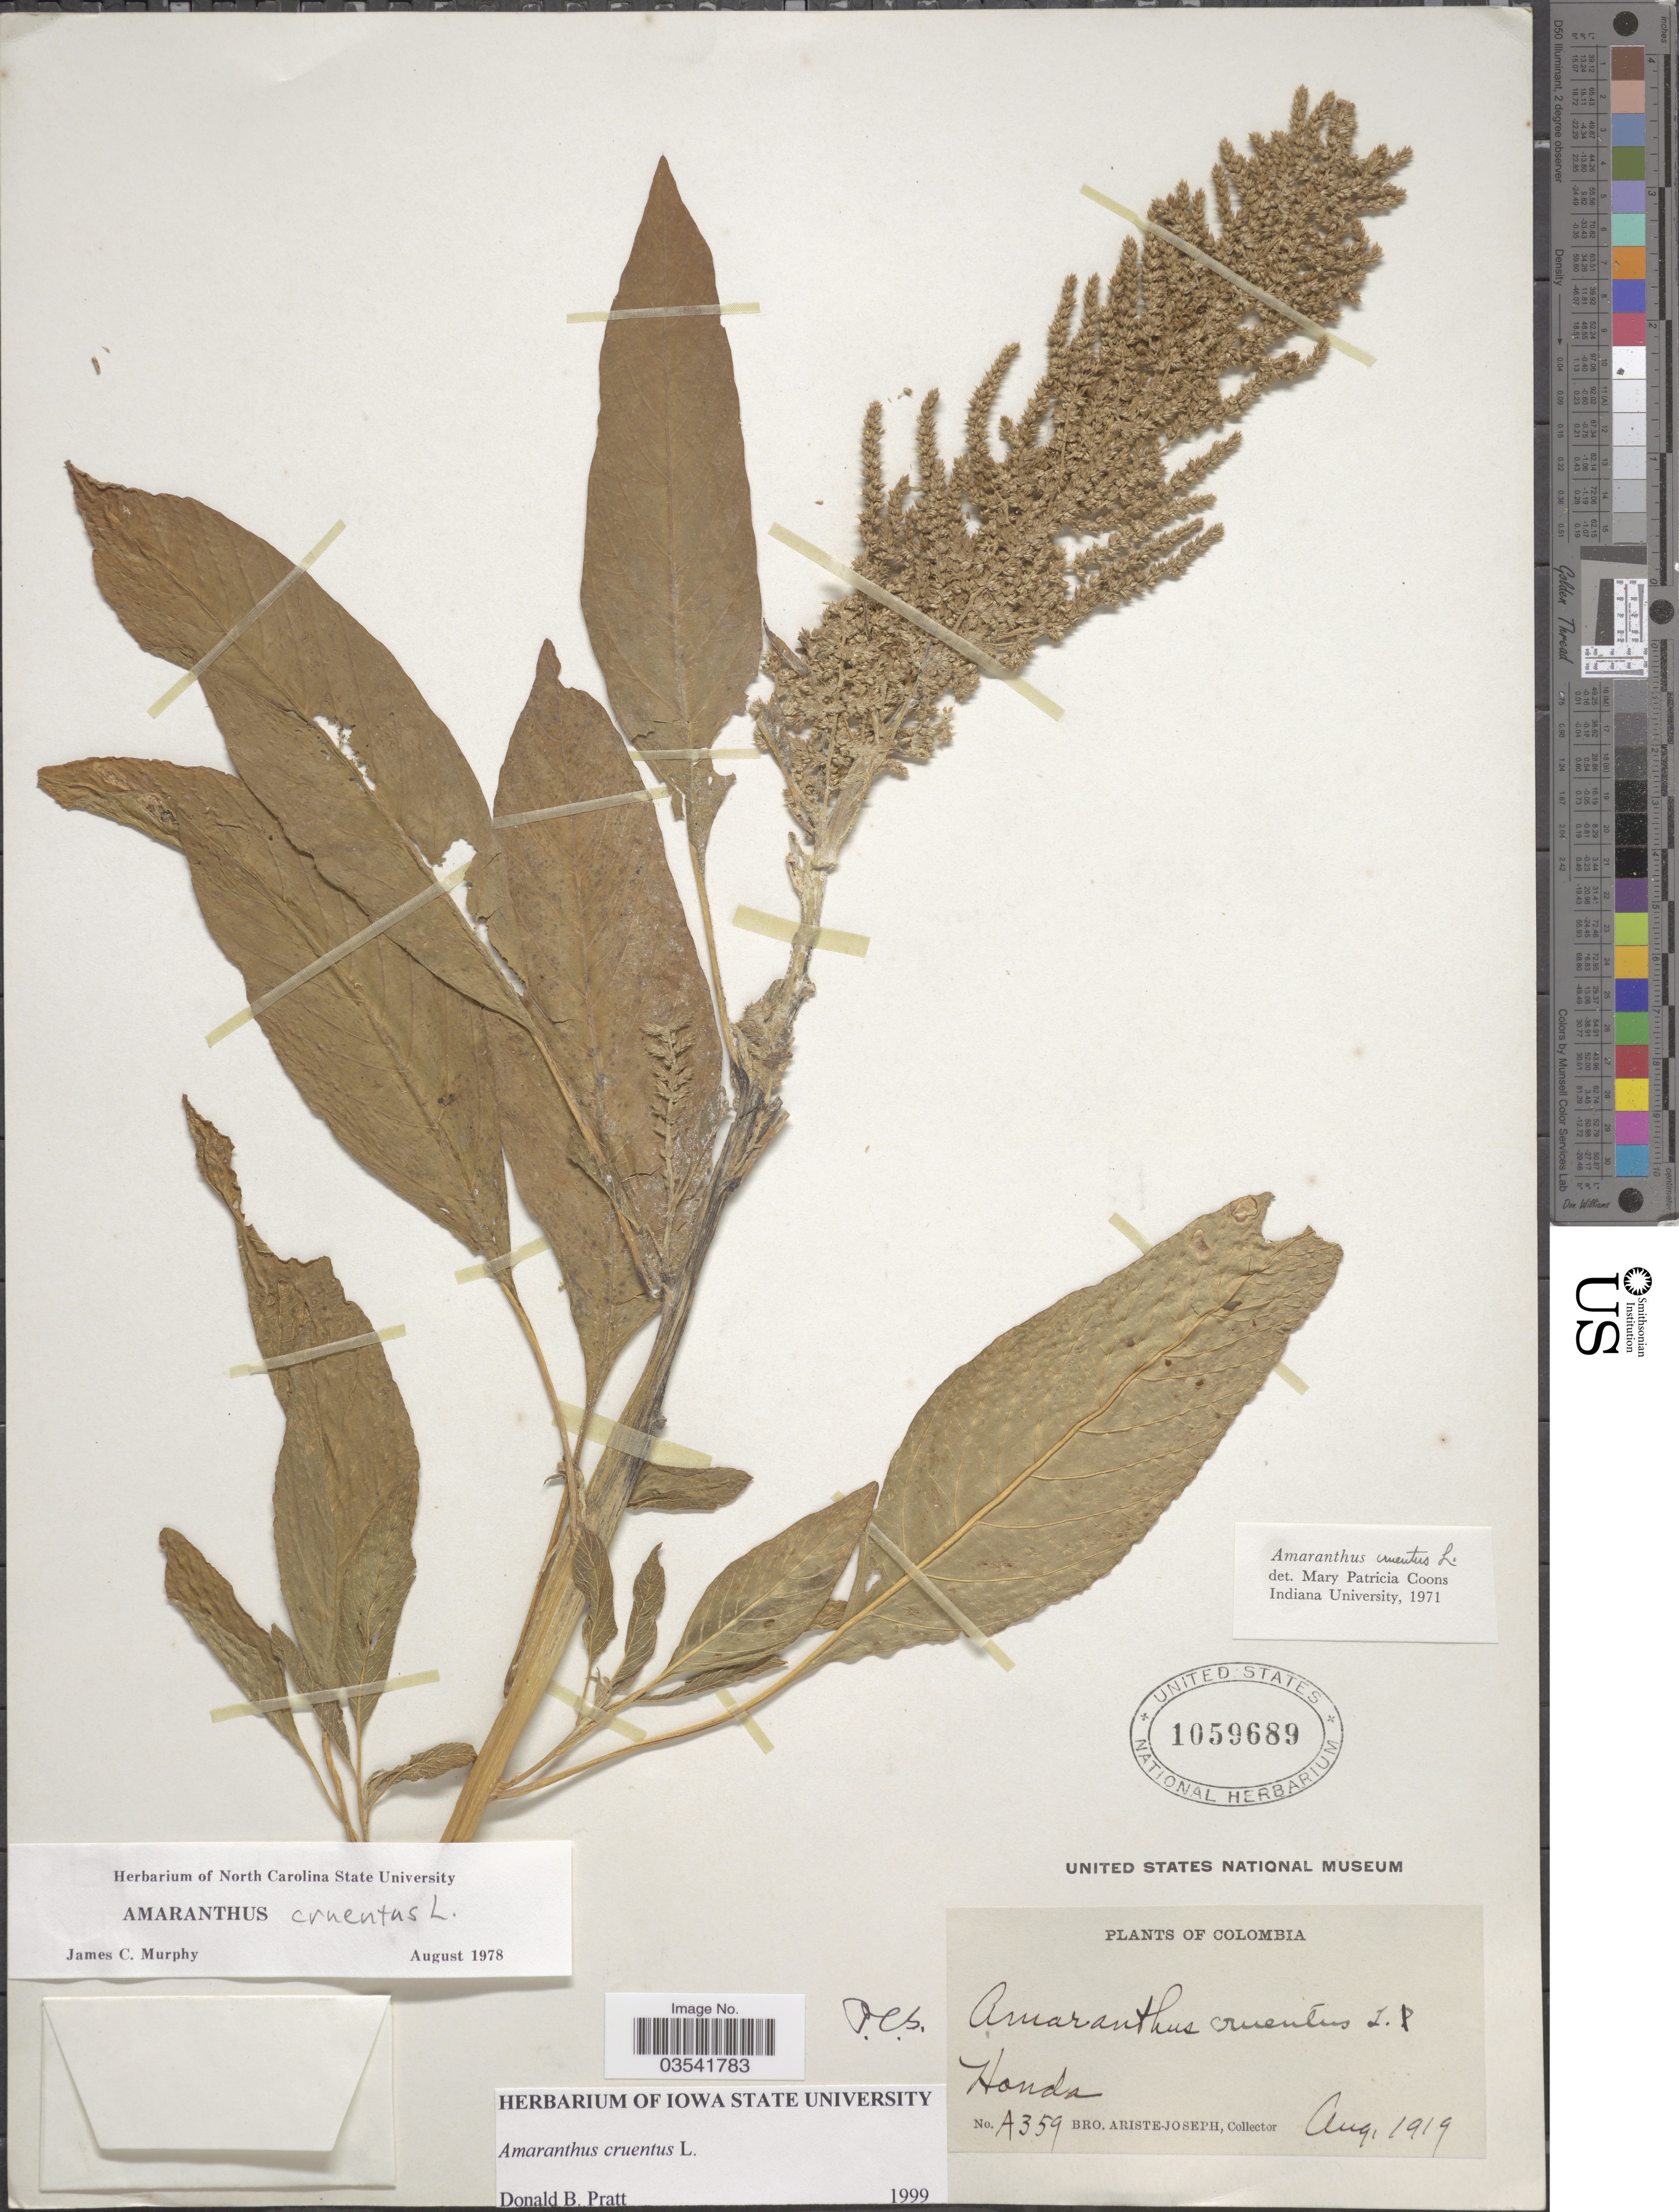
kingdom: Plantae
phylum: Tracheophyta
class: Magnoliopsida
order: Caryophyllales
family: Amaranthaceae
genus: Amaranthus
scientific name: Amaranthus cruentus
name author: L.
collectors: Bro. Ariste-Joseph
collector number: A359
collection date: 1919-08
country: Colombia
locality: Honda.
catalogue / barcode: US 1059689